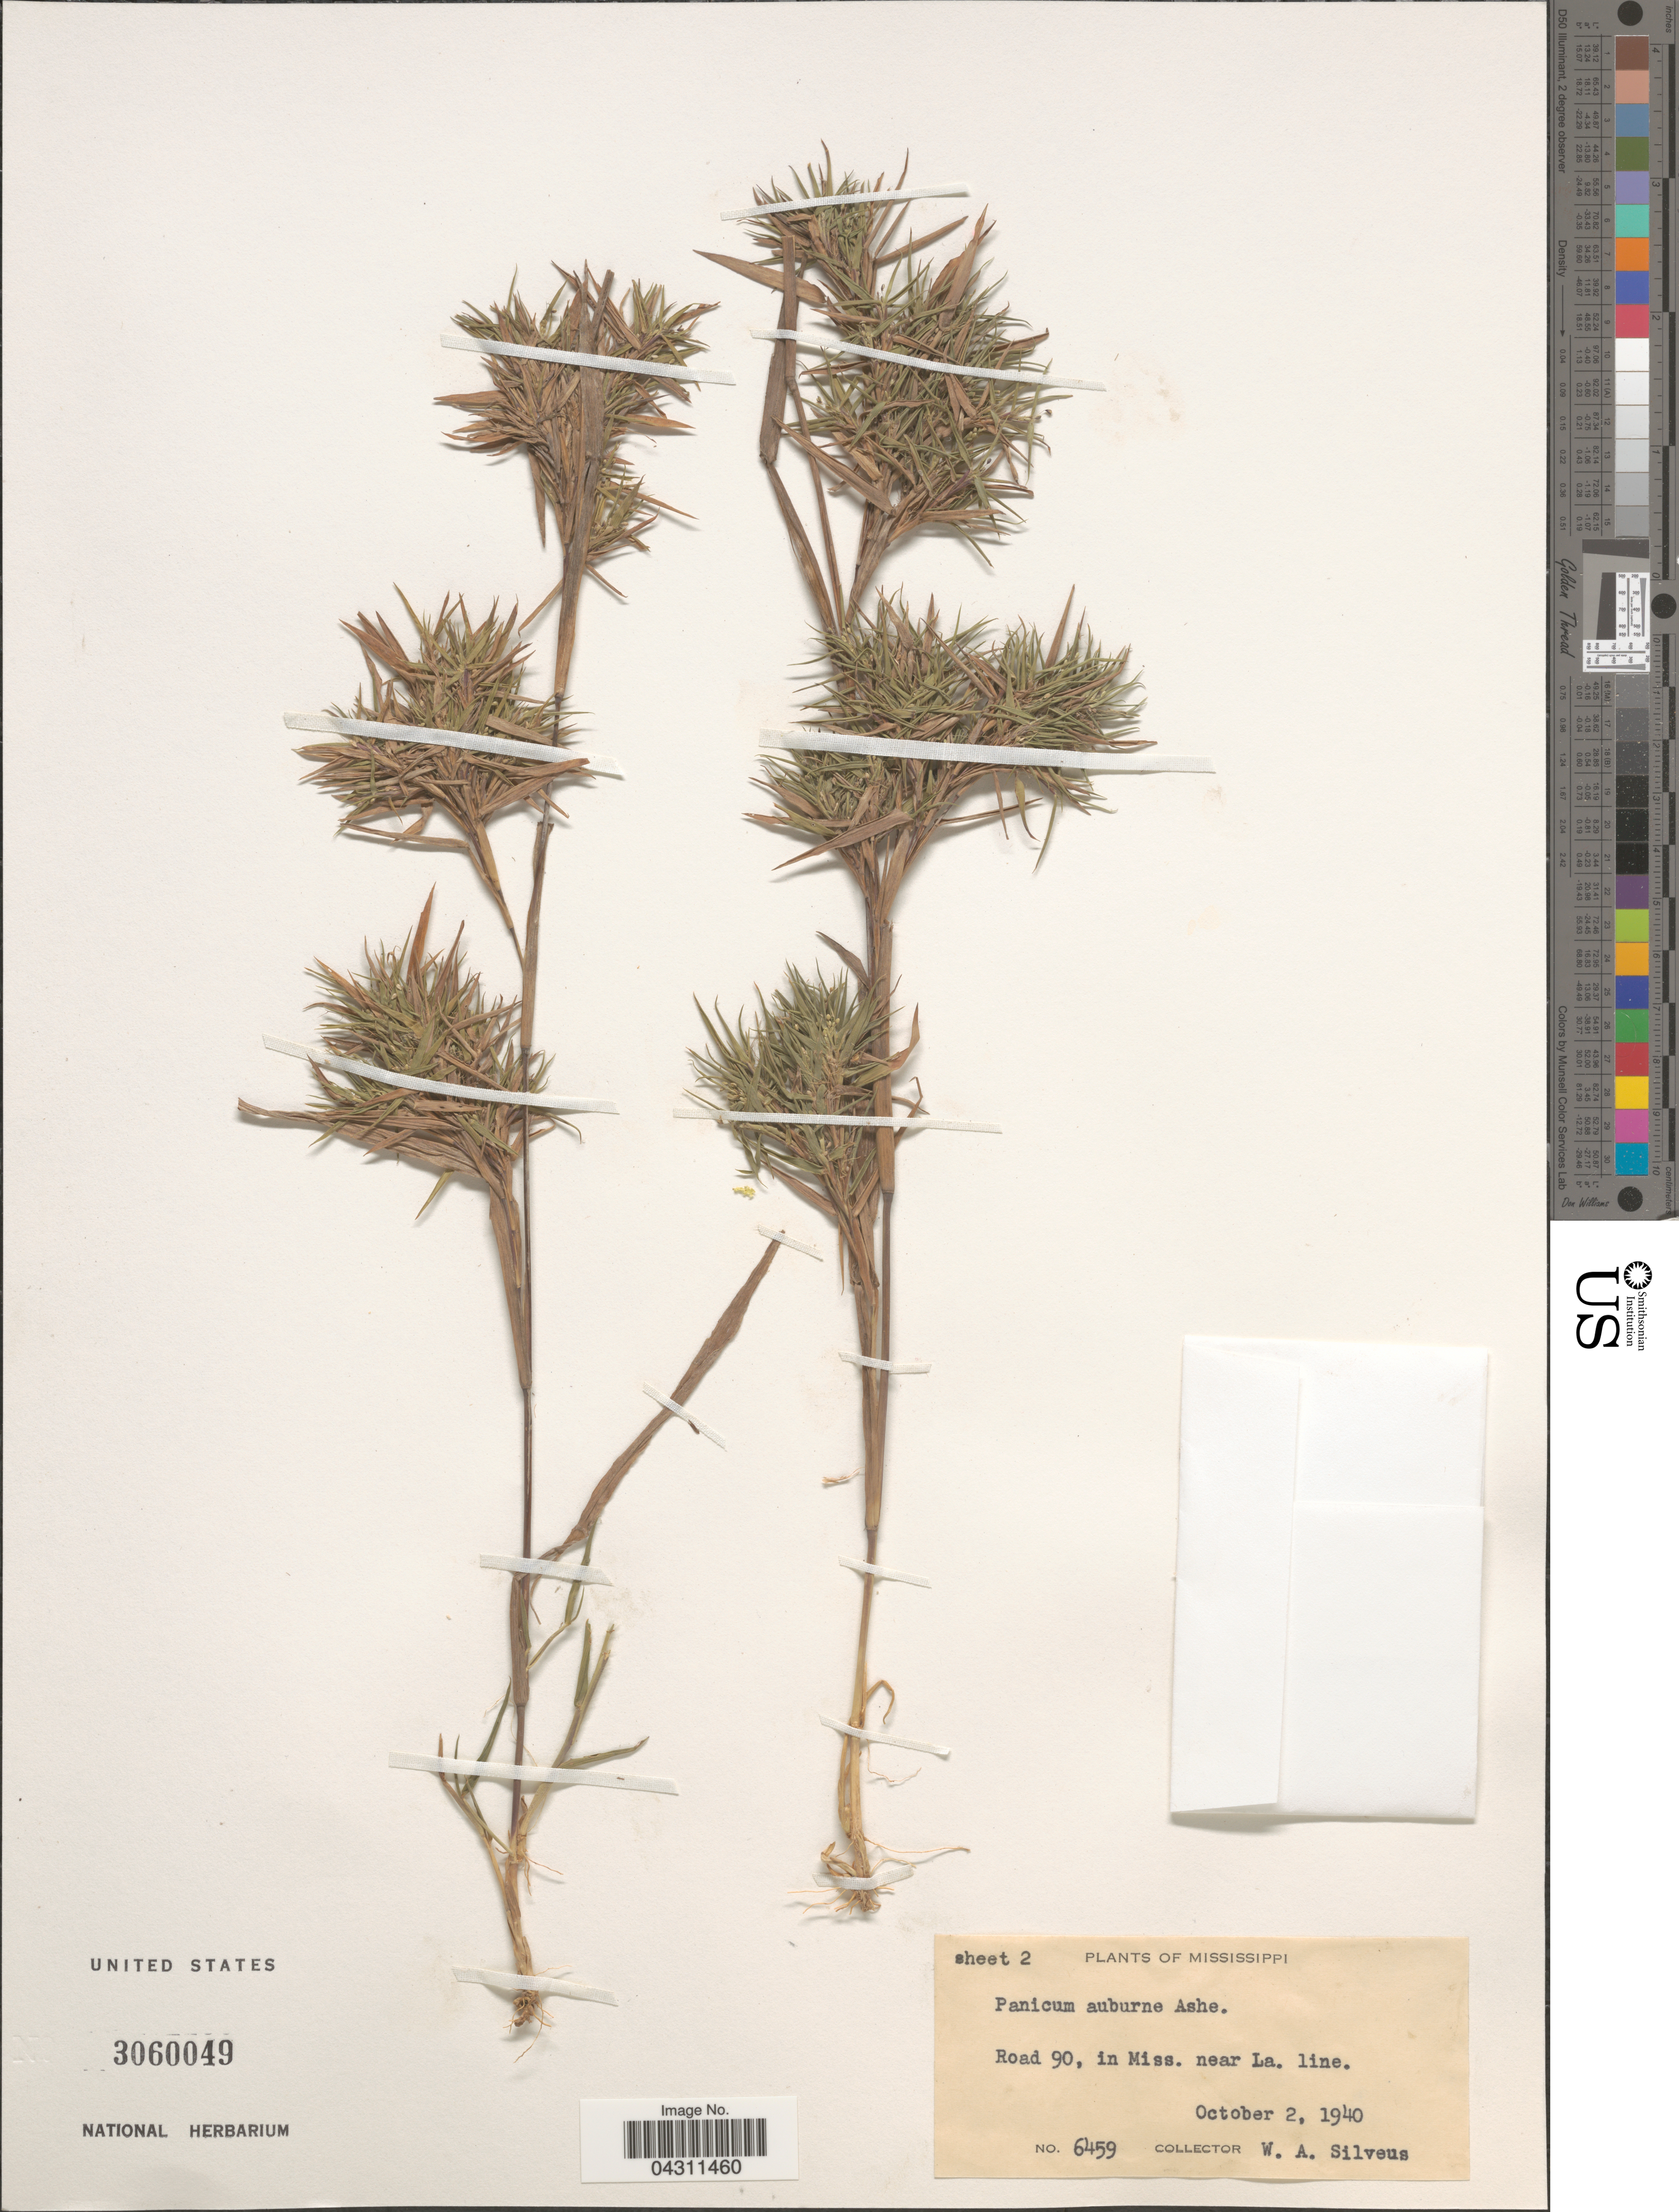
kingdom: Plantae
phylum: Tracheophyta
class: Liliopsida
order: Poales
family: Poaceae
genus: Dichanthelium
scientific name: Dichanthelium sphaerocarpon var. sphaerocarpon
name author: (Elliott) Gould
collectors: W. Silveus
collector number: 6459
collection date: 1940-10-02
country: United States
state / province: Mississippi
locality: Road 90, in Miss. near La. line.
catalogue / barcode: US 3060049